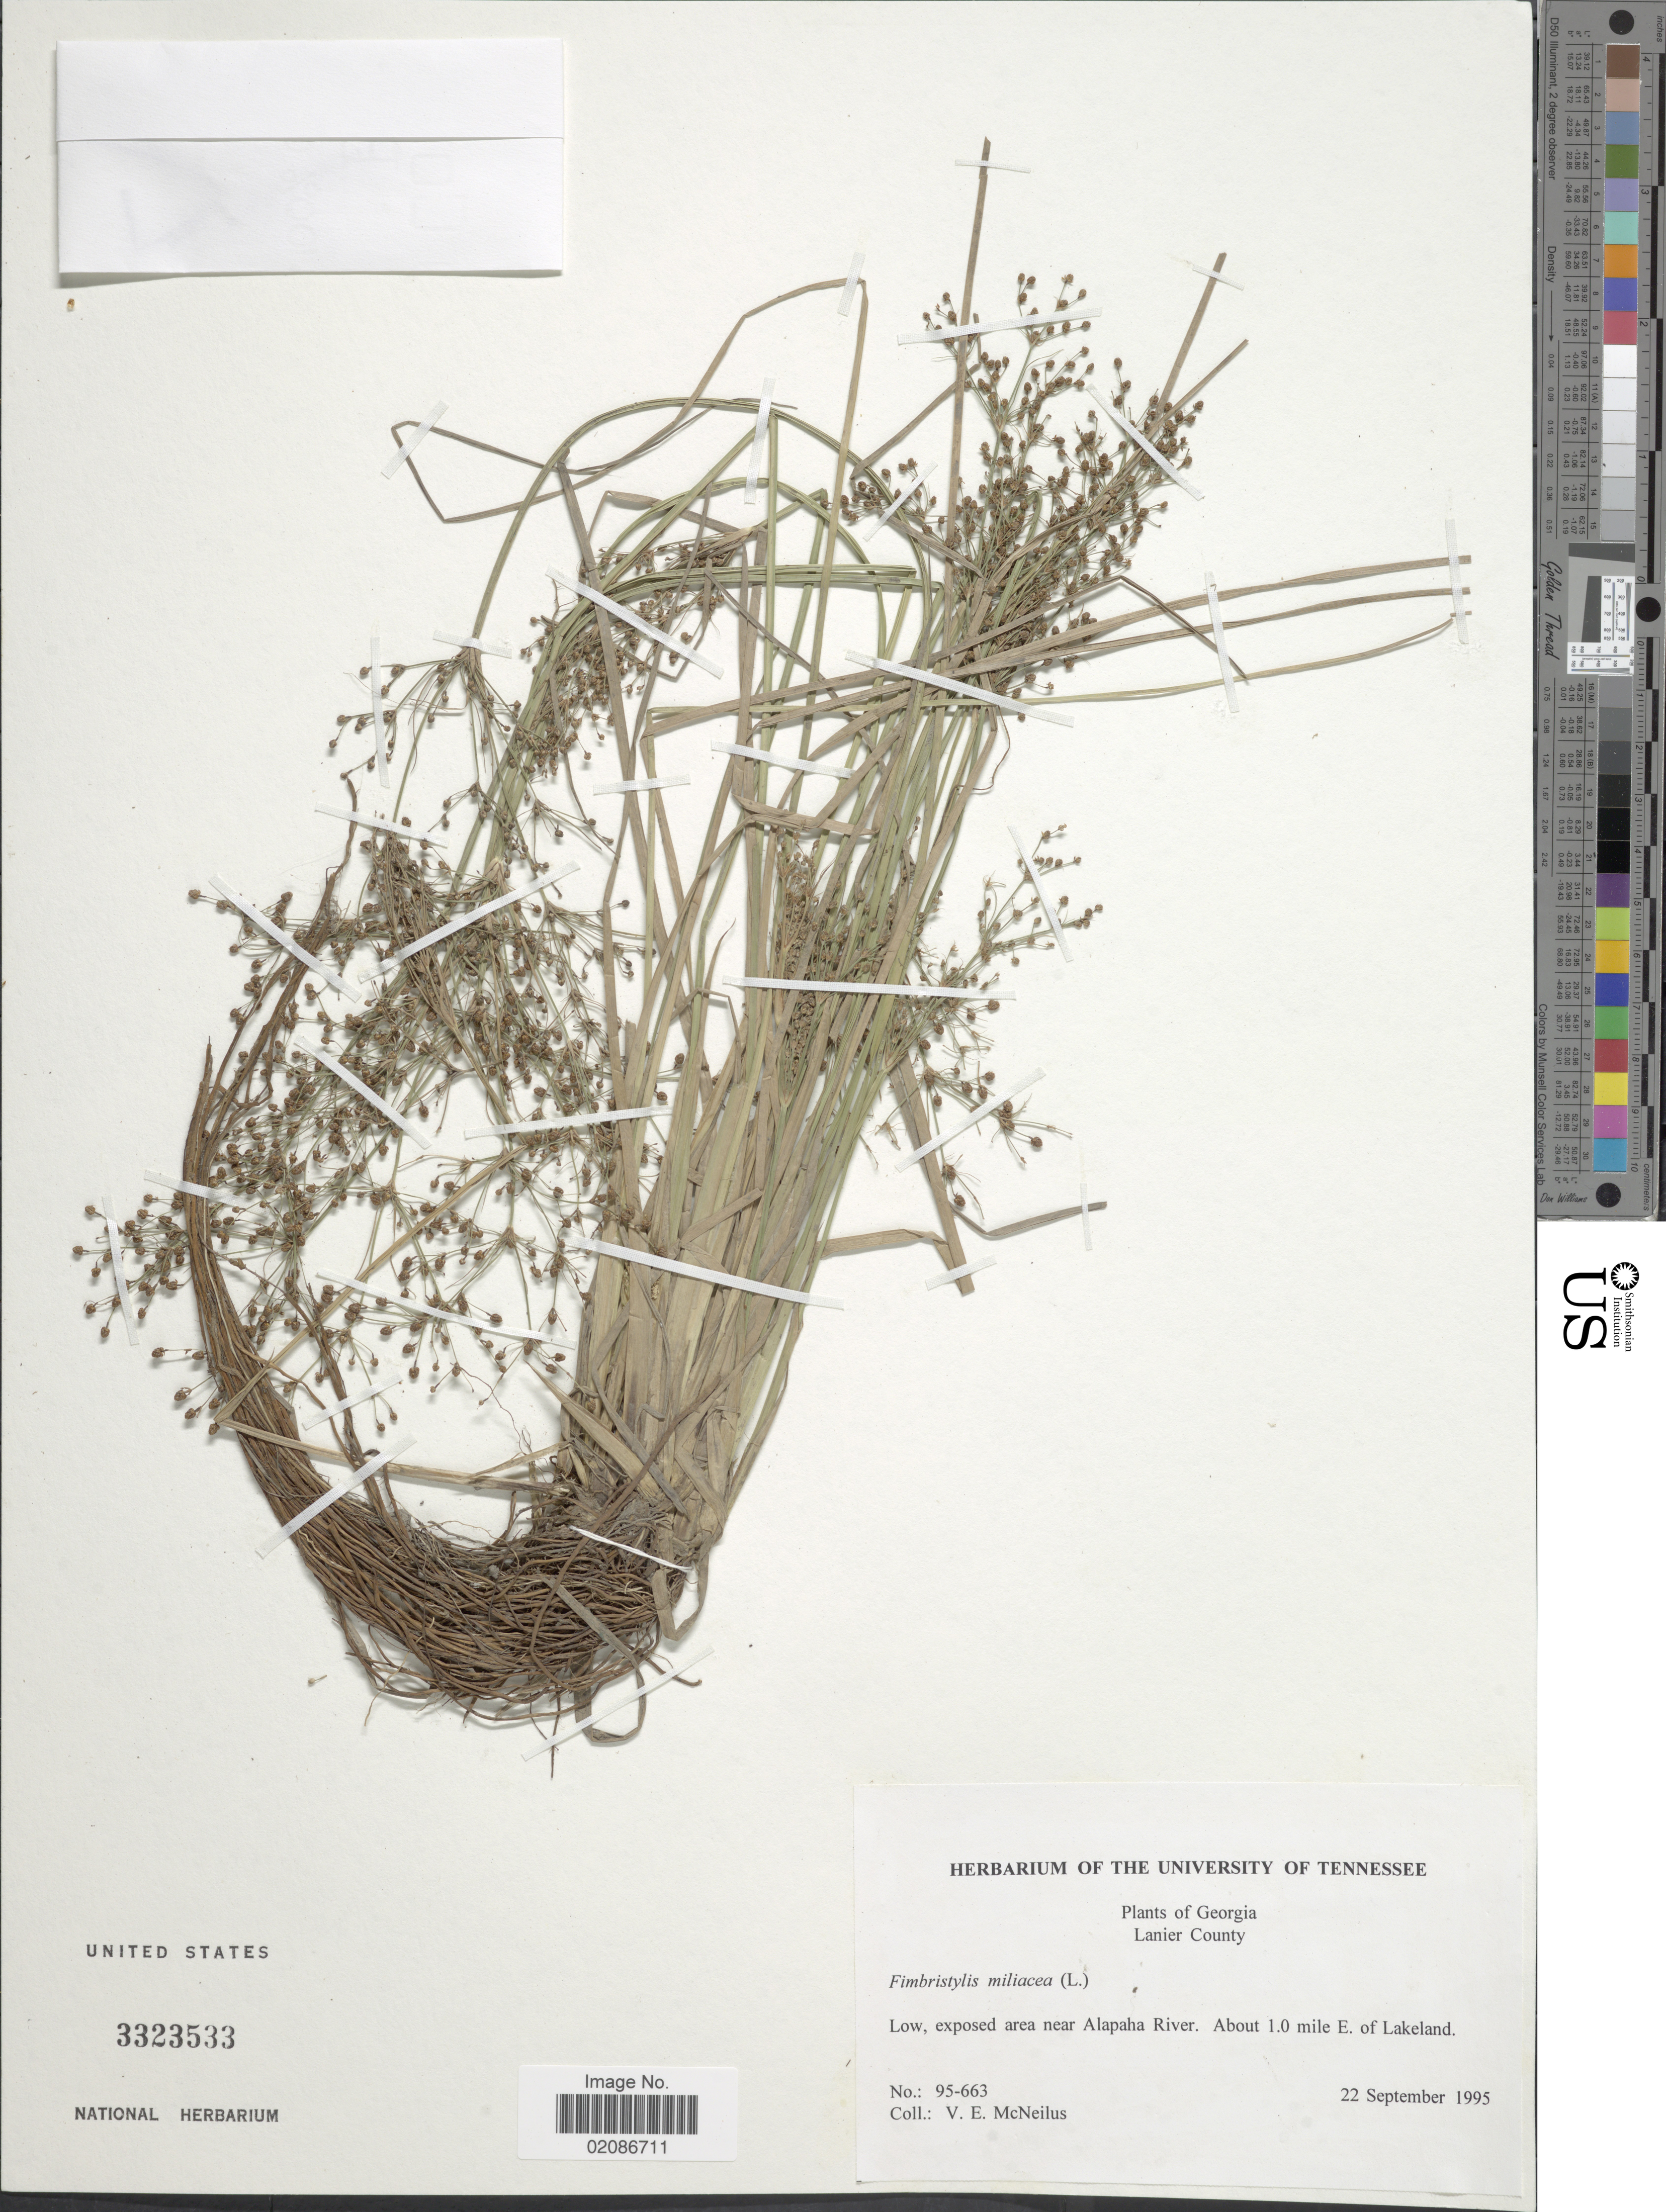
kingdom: Plantae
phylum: Tracheophyta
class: Liliopsida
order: Poales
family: Cyperaceae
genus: Fimbristylis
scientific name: Fimbristylis littoralis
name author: Gaudich.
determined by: Strong, M. T., (US), Smithsonian Institution - National Museum of Natural History (UNITED STATES)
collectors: V. Mcneilus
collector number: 95--663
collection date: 1995-09-22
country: United States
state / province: Georgia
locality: Lanier County. Low, exposed area near Alapaha River. About 1.0 mile E. of Lakeland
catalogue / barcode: US 3323533